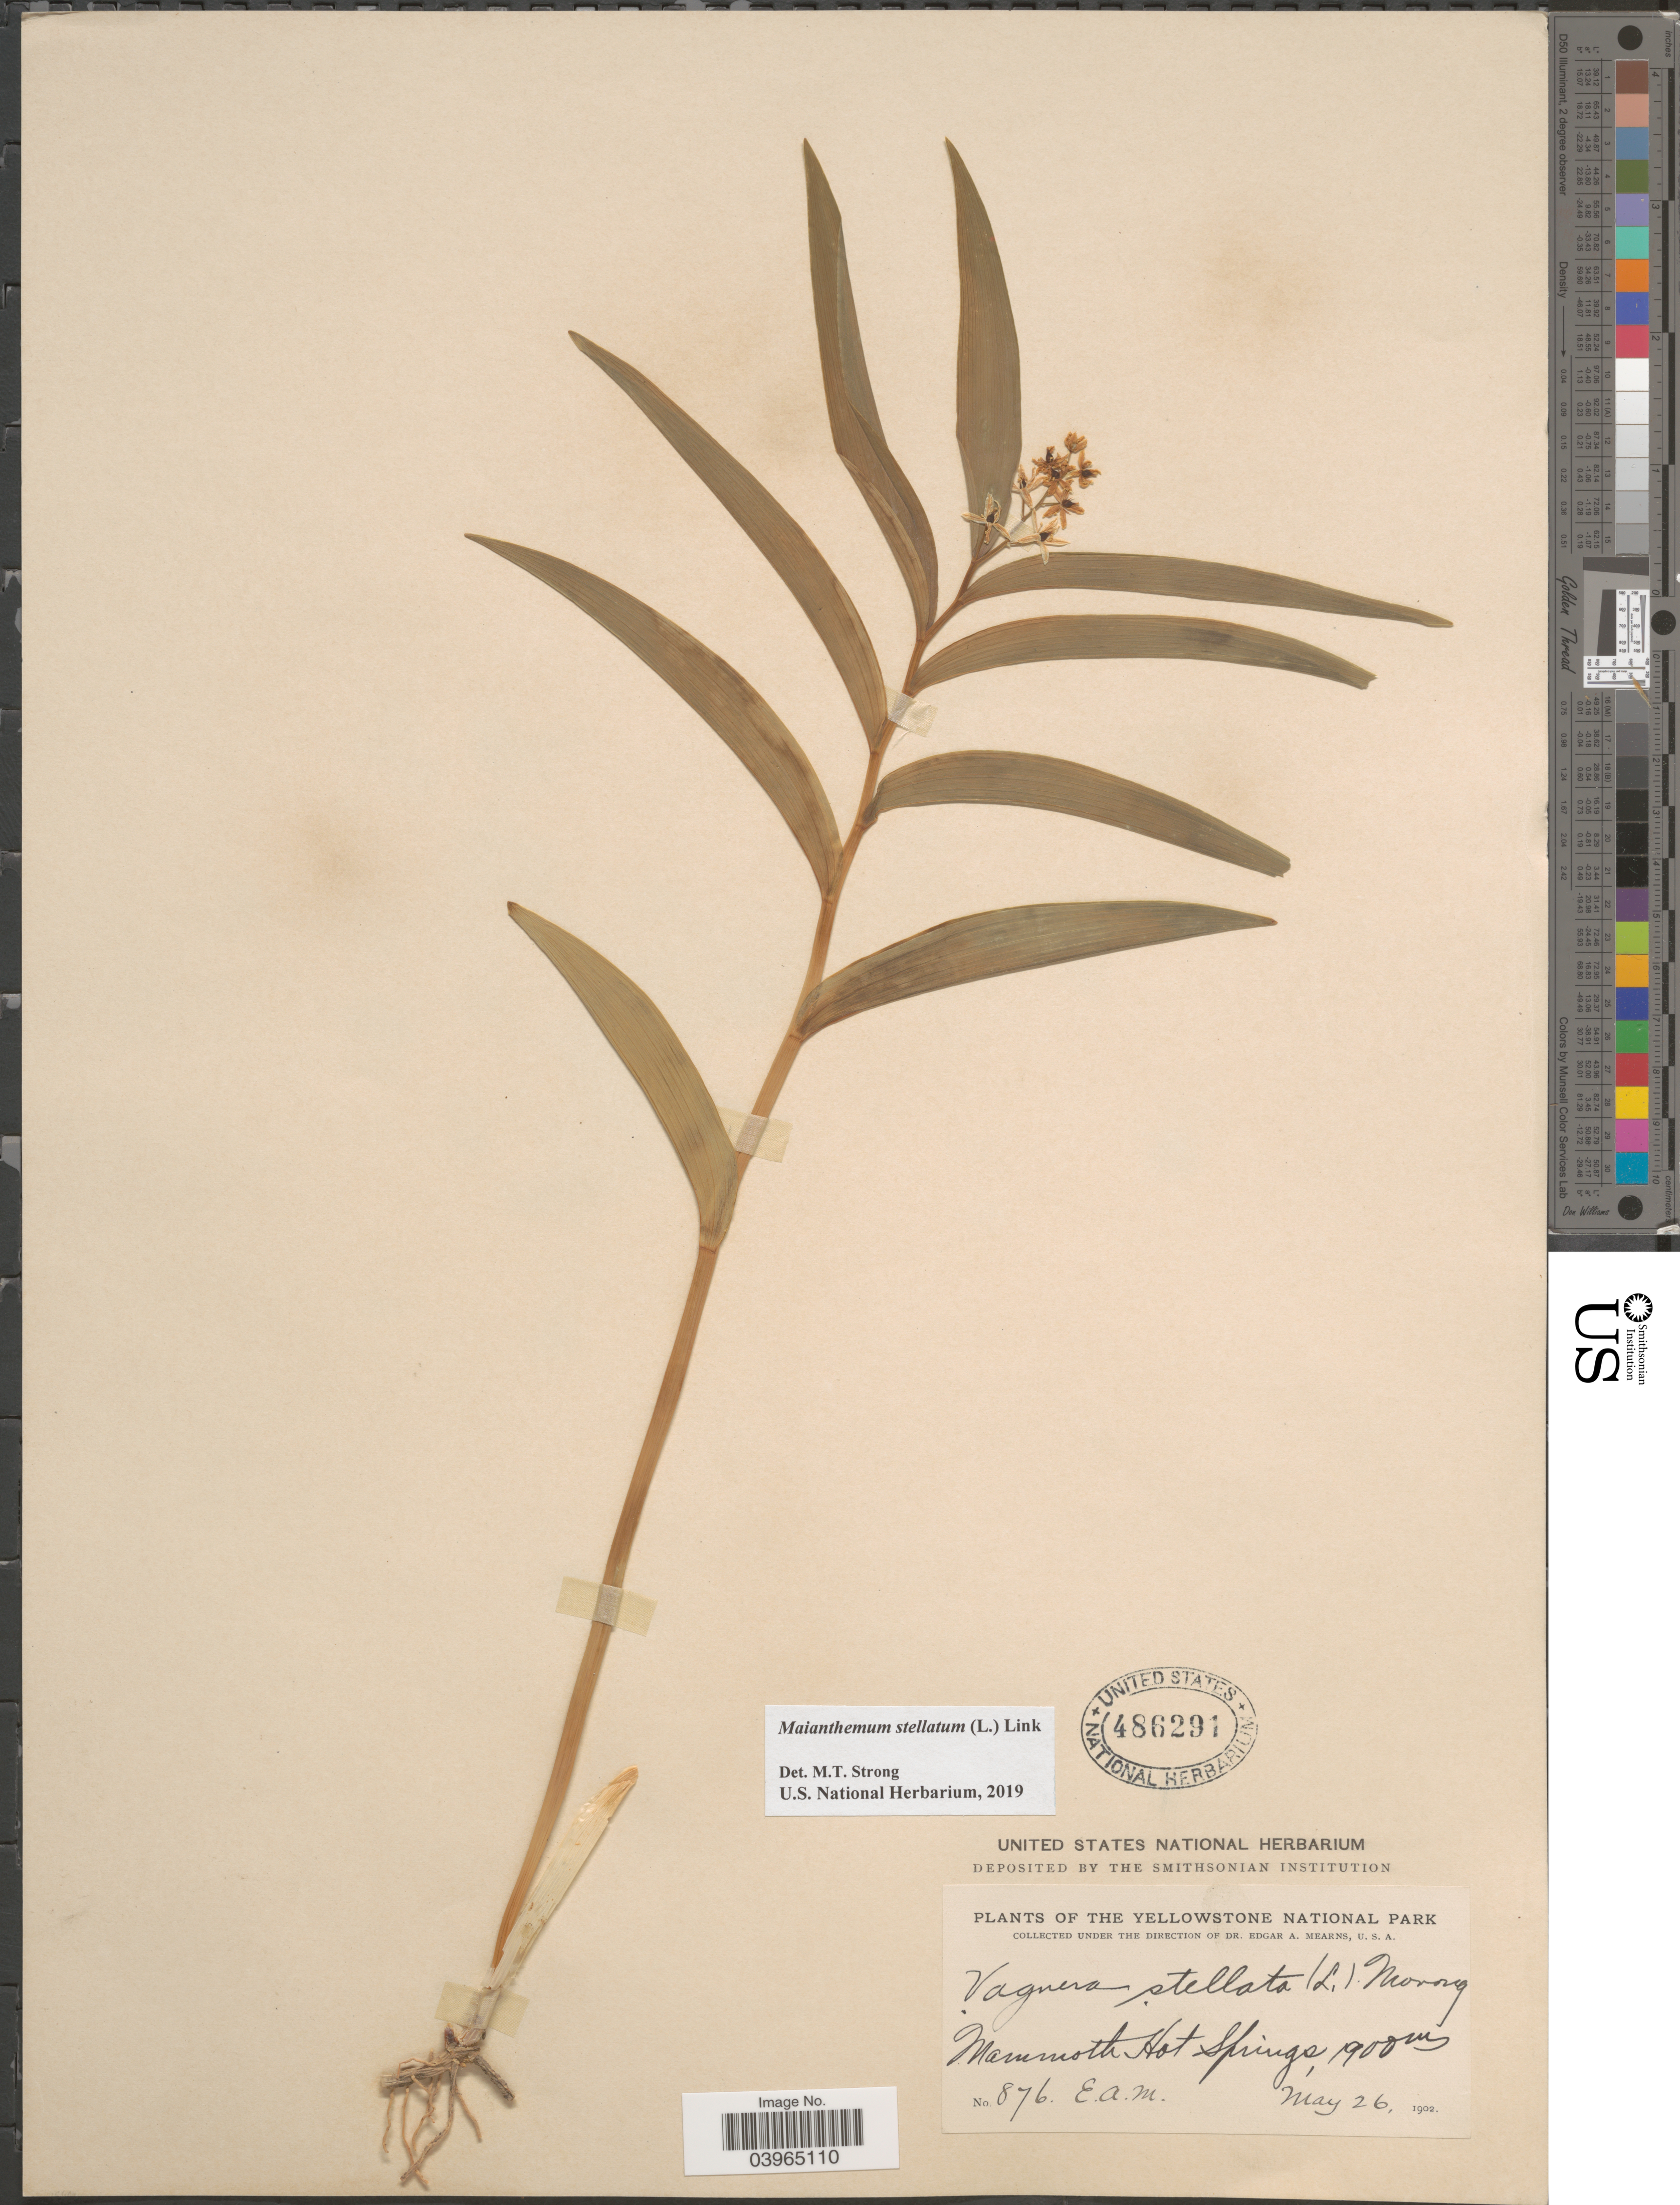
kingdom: Plantae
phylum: Tracheophyta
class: Liliopsida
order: Asparagales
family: Asparagaceae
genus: Maianthemum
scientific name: Maianthemum stellatum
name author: (L.) Link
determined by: Strong, Mark T., (BOT), Smithsonian Institution - National Museum of Natural History (UNITED STATES)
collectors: E. A. Mearns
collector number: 876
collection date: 1902-05-26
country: United States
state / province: Wyoming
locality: The Yellowstone National Park. Mammoth Hot Springs.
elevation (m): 1900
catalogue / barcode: US 486291